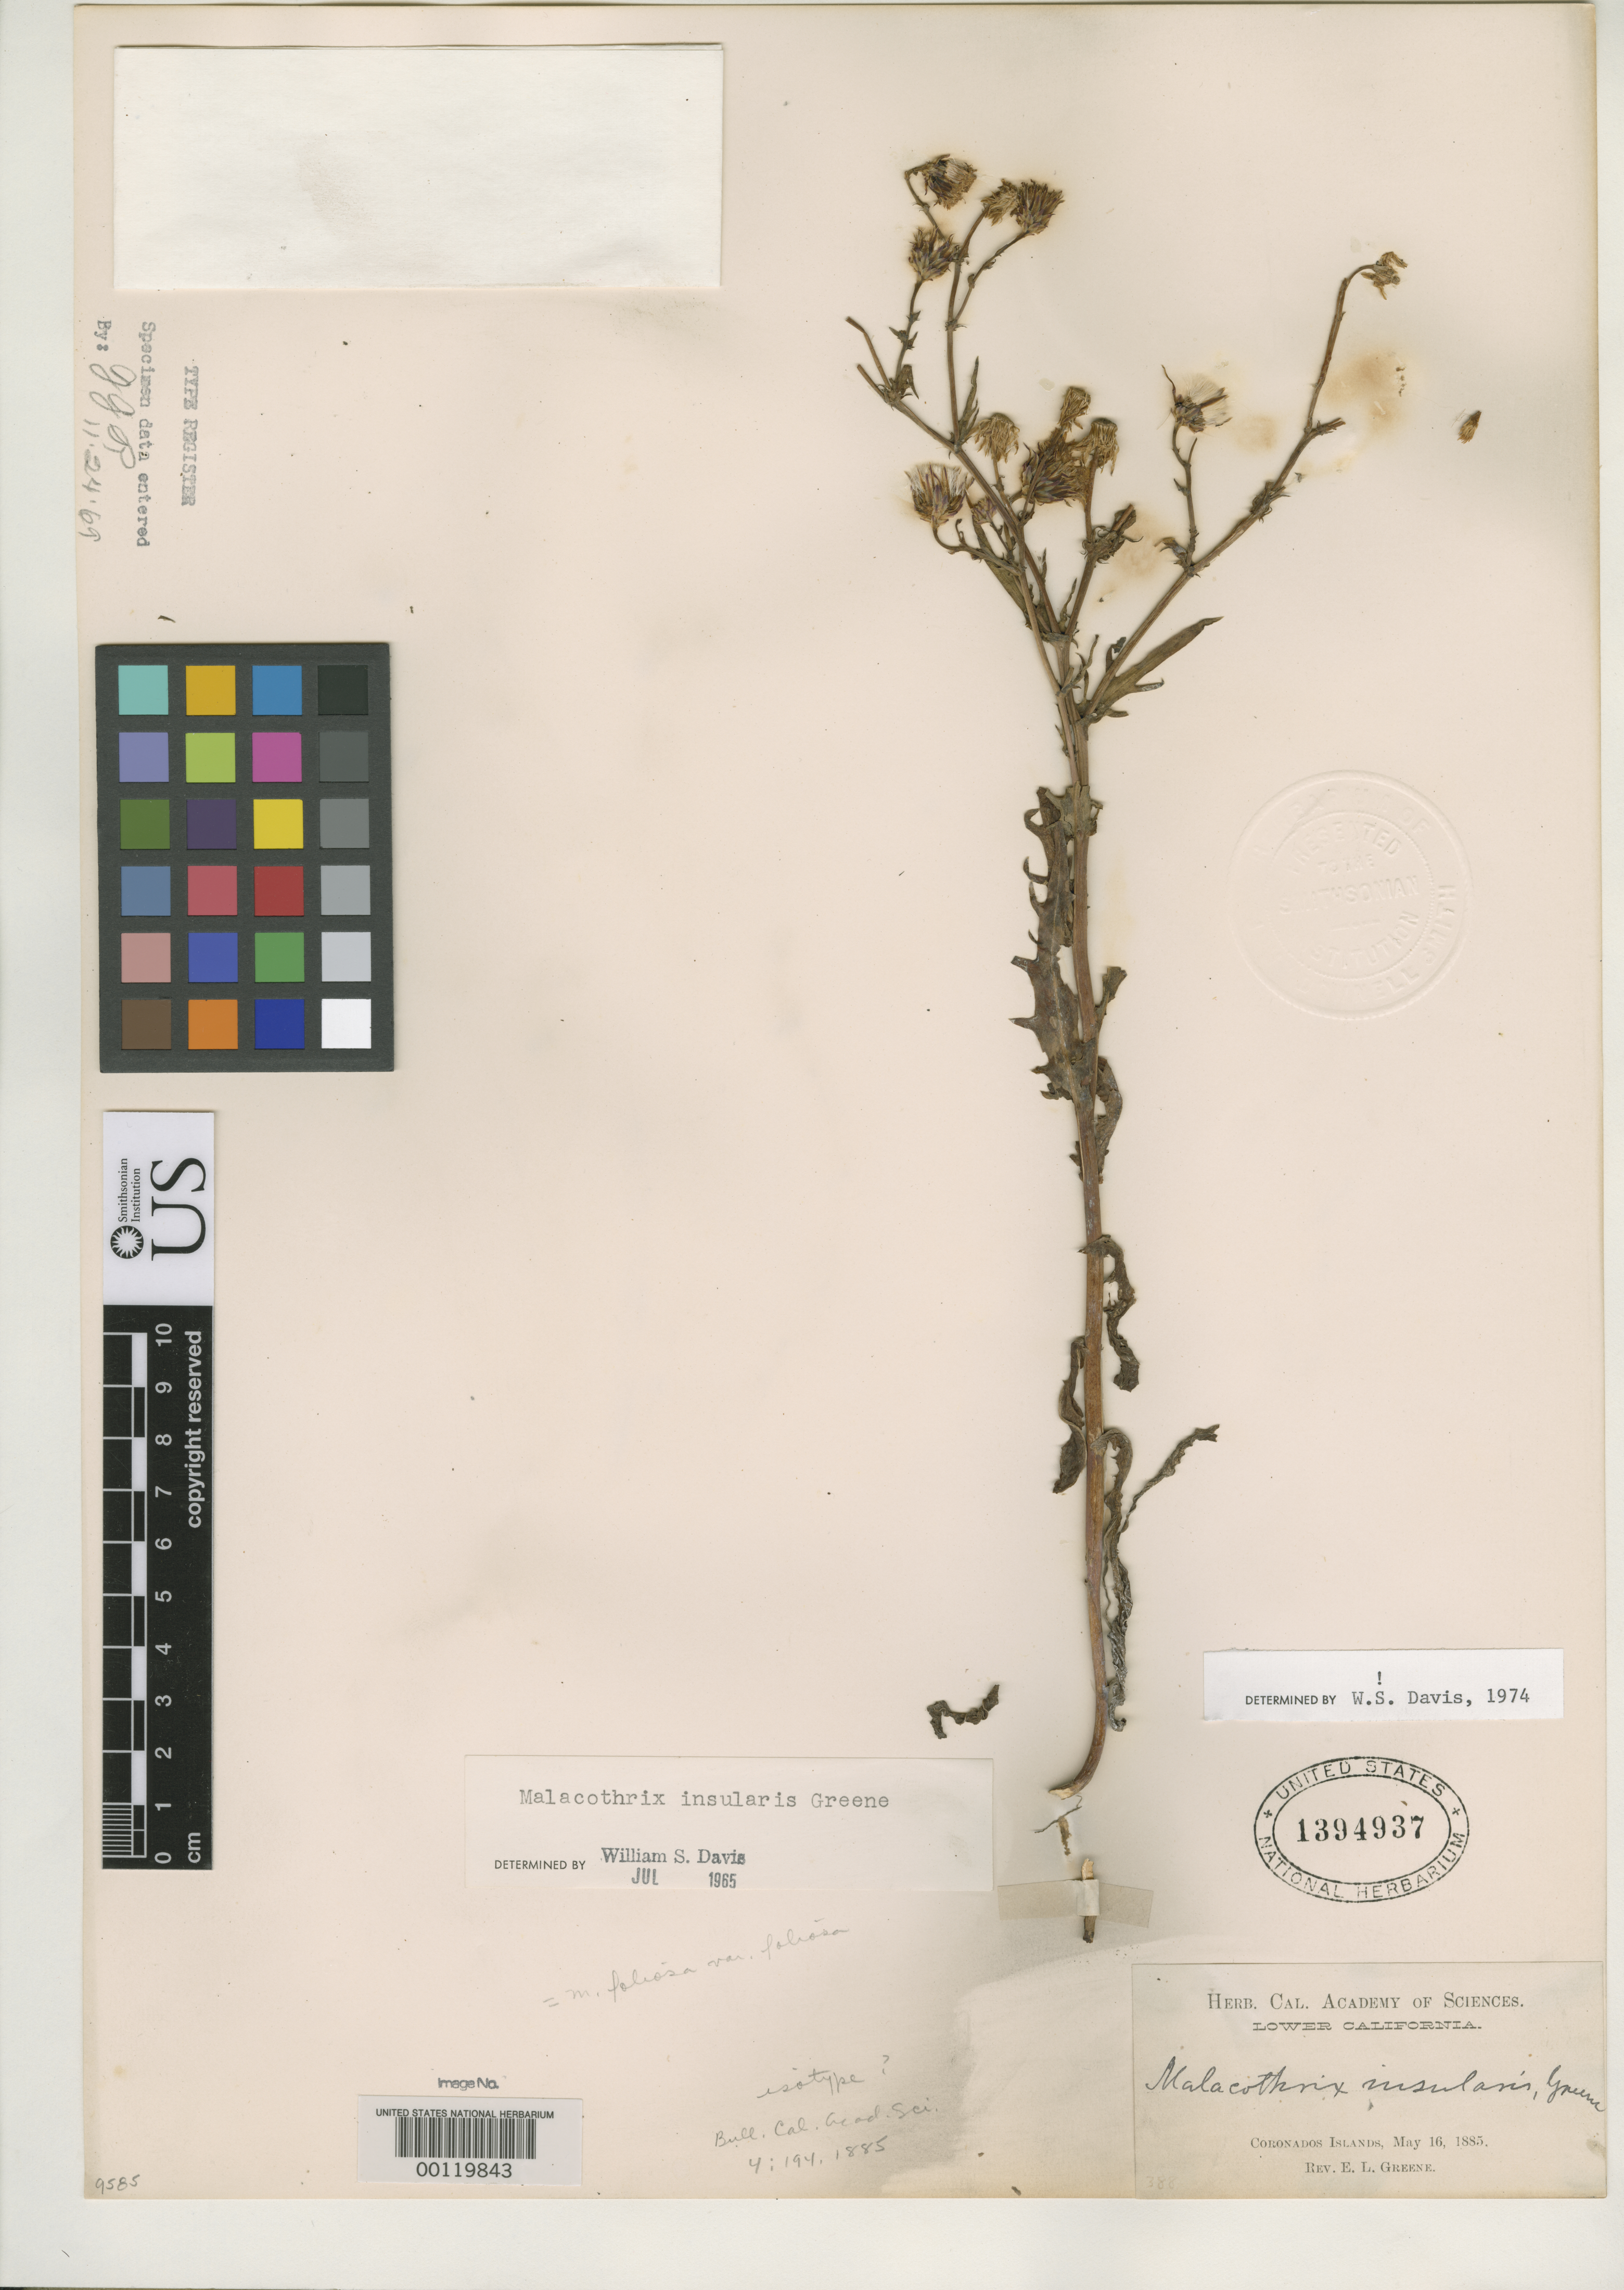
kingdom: Plantae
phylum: Tracheophyta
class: Magnoliopsida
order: Asterales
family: Asteraceae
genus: Malacothrix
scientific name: Malacothrix insularis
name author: Greene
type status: Isotype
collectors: E. L. Greene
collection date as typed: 16 May 1885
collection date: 1885-05-16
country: Mexico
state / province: Baja California Norte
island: Coronados Islands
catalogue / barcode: US 1394937